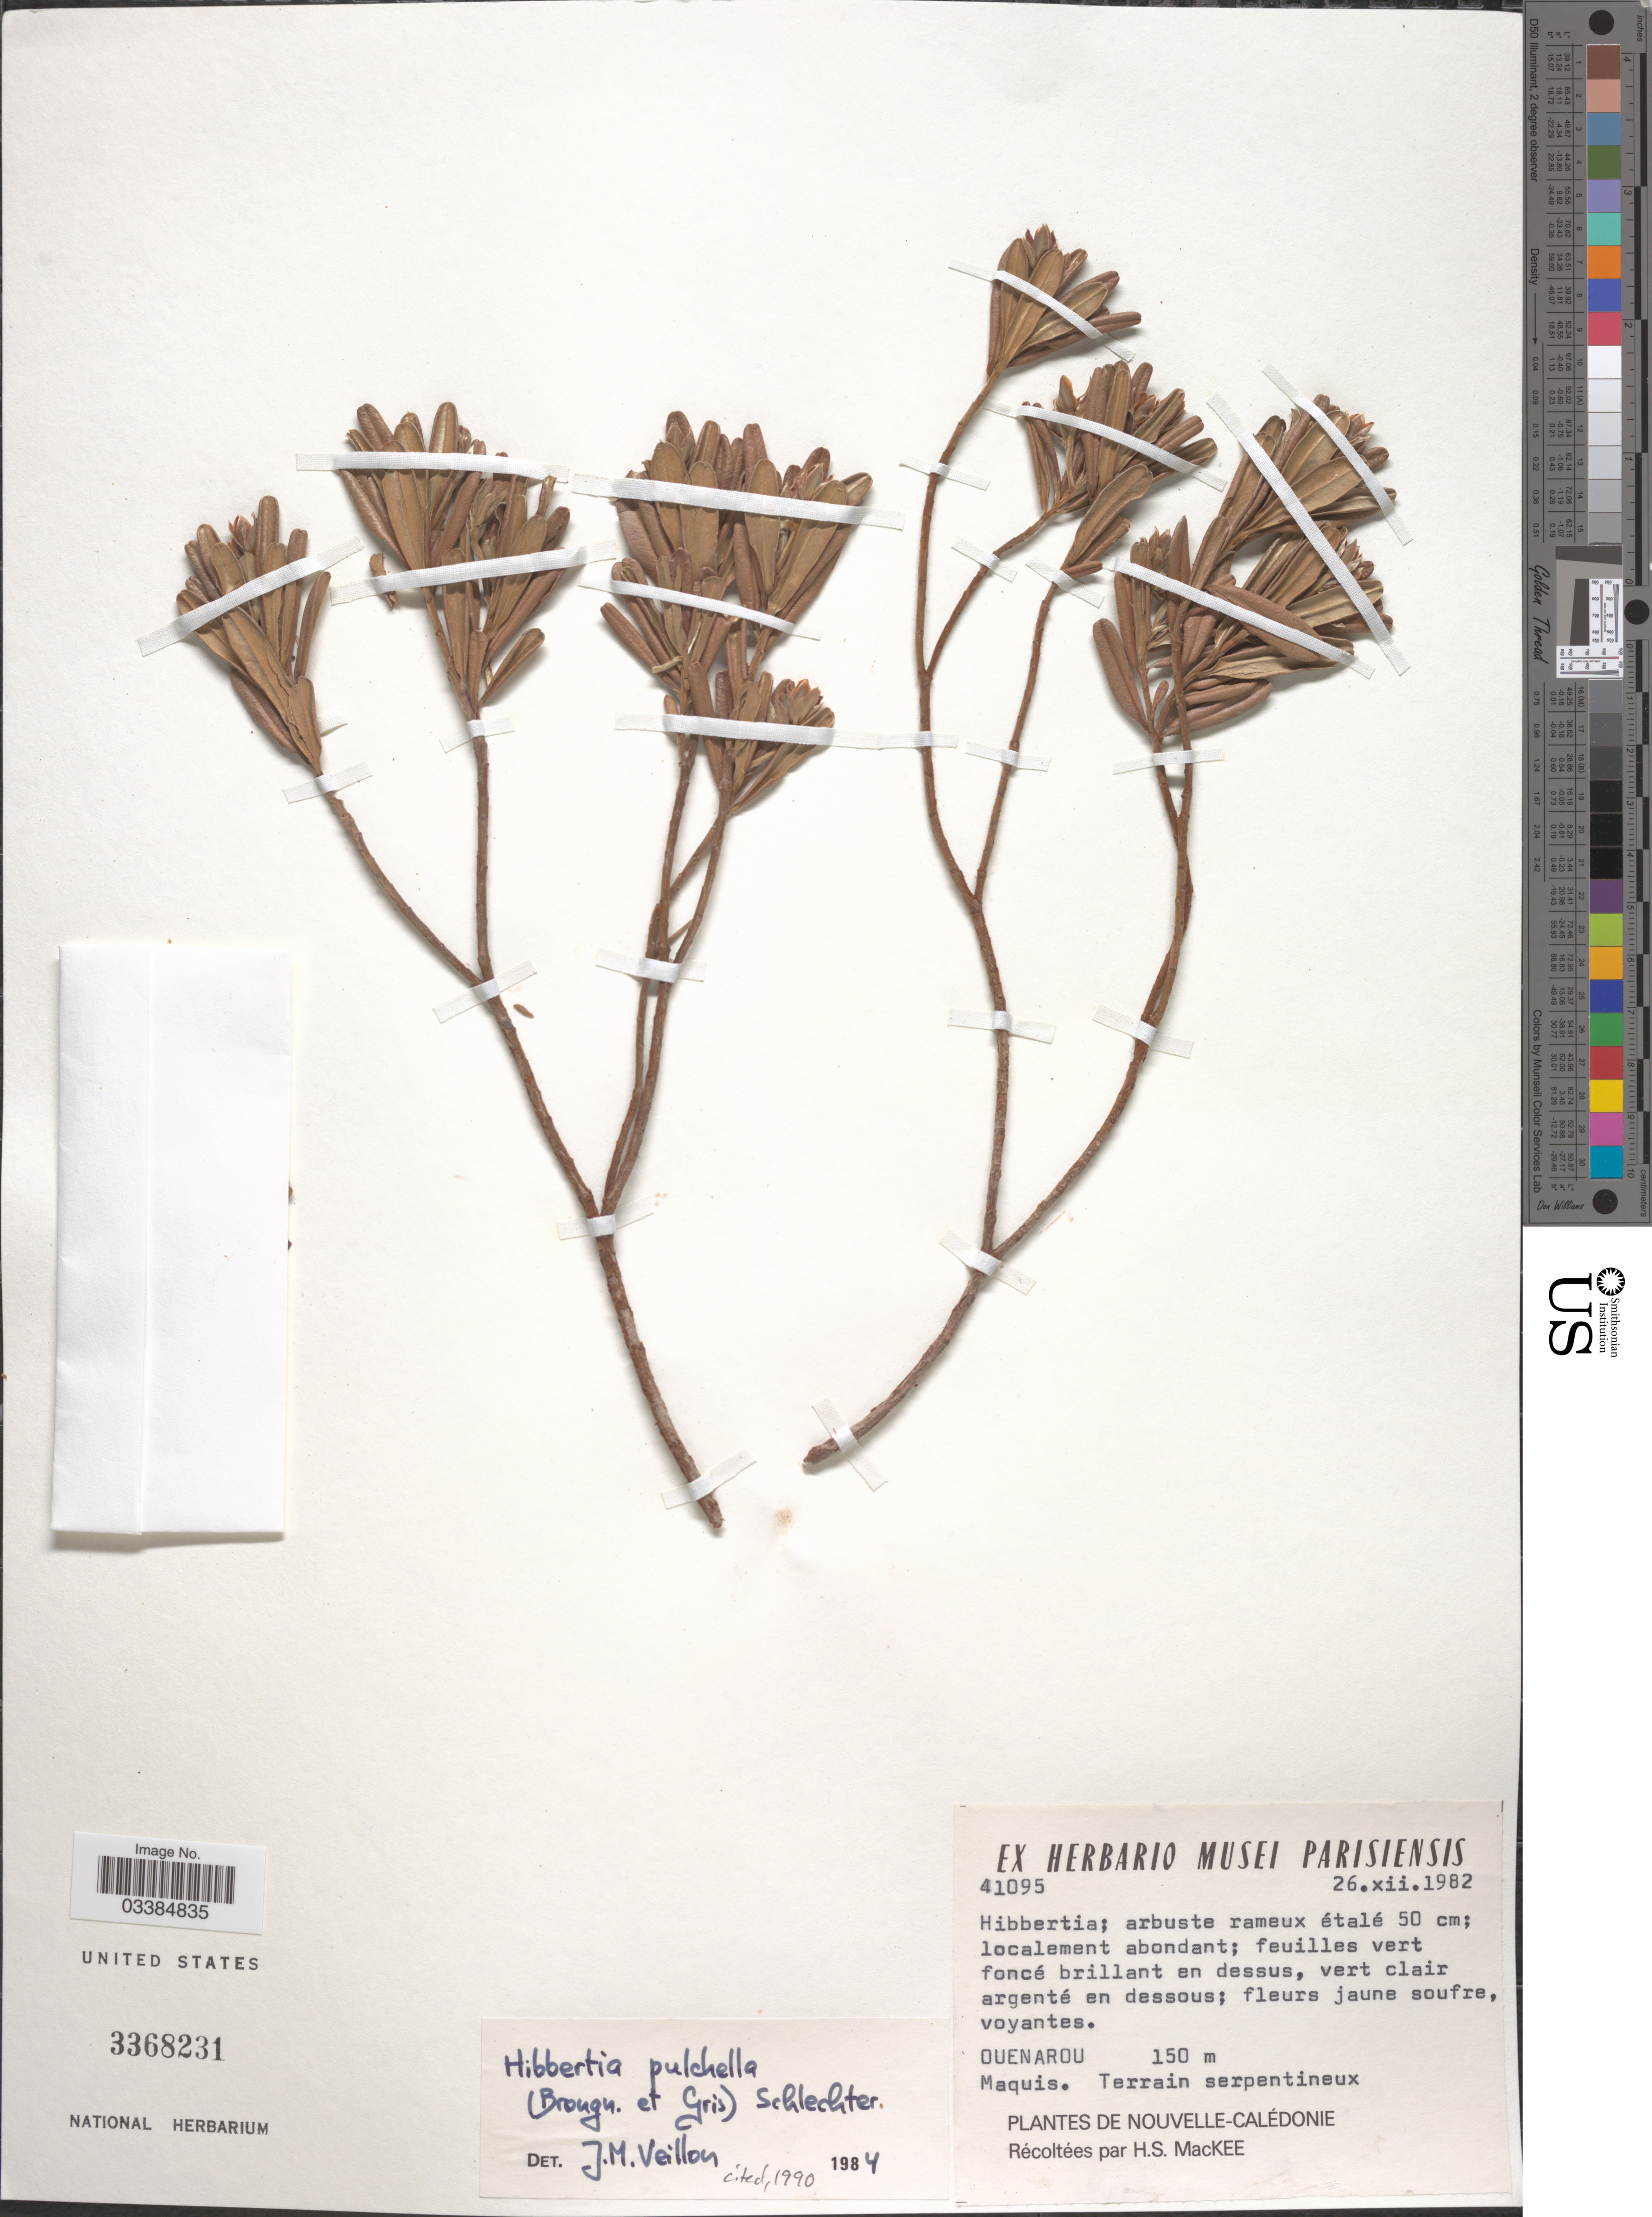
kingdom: Plantae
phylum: Tracheophyta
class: Magnoliopsida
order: Dilleniales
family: Dilleniaceae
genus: Hibbertia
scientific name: Hibbertia pulchella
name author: (Brongn. & Gris) Schltr.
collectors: H. S. MacKee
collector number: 41095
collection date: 1982-12-26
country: New Caledonia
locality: Ouenarou.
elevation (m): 150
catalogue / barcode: US 3368231